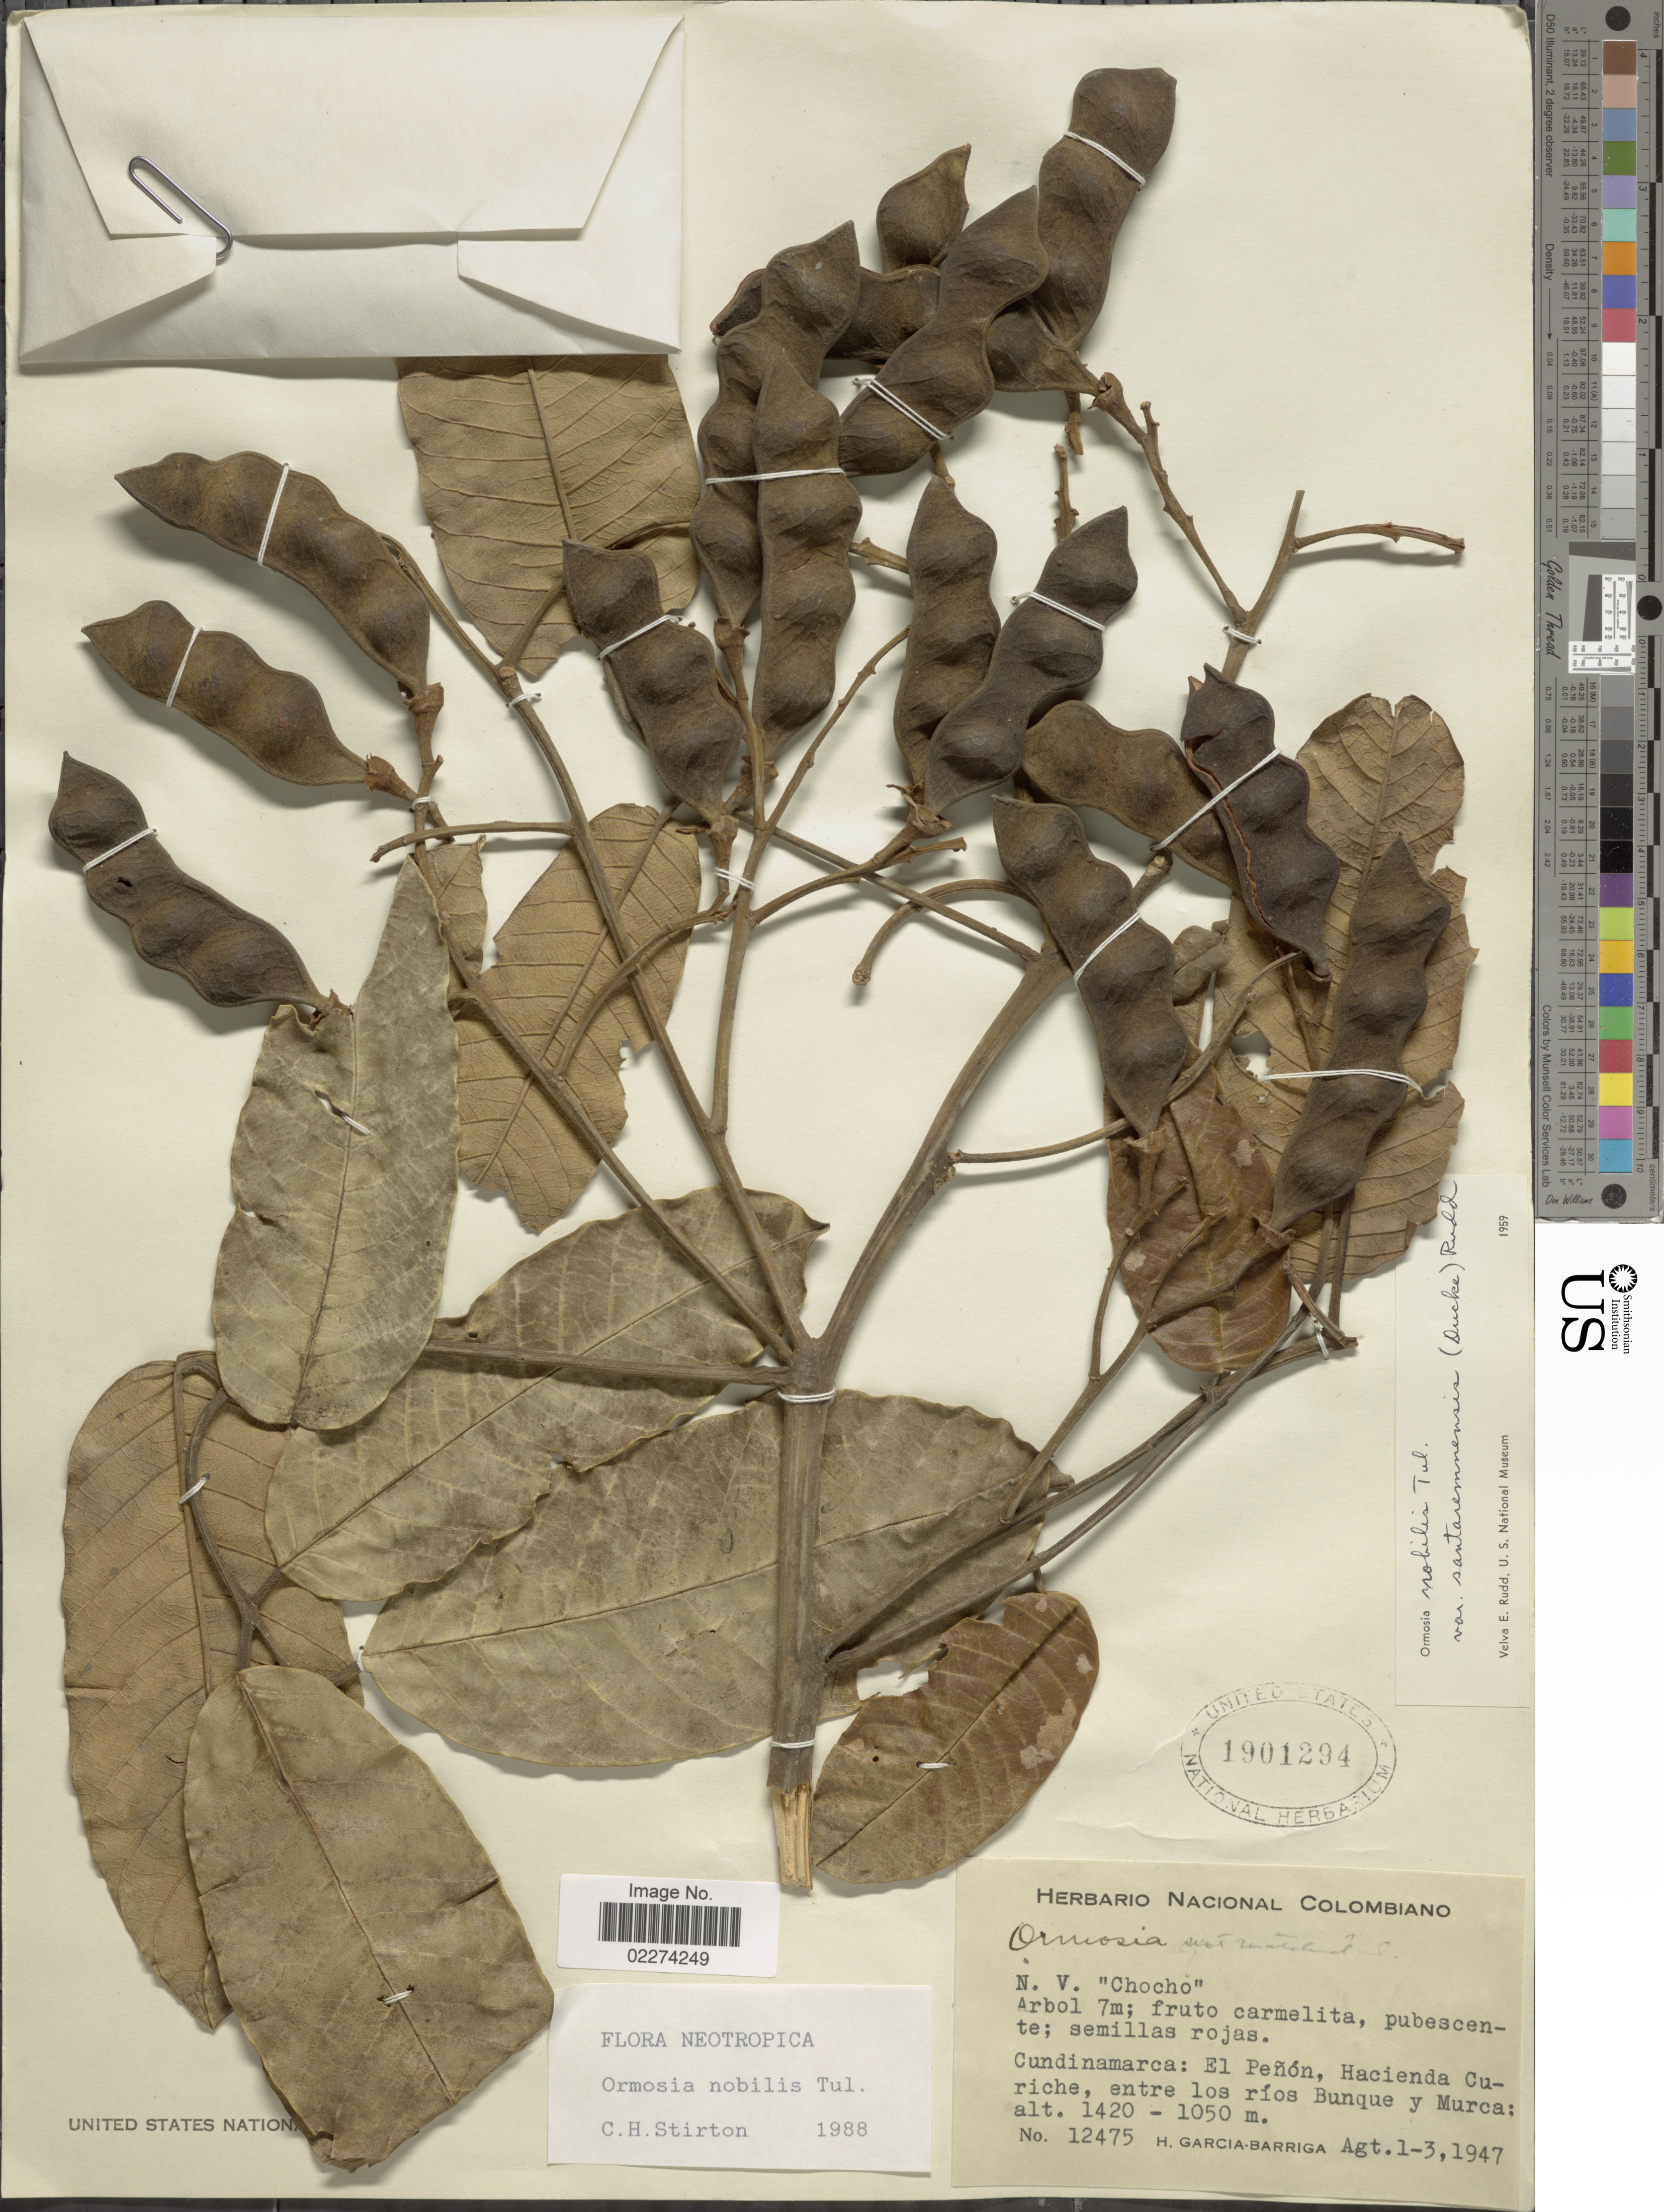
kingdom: Plantae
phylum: Tracheophyta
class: Magnoliopsida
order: Fabales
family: Fabaceae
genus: Ormosia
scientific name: Ormosia nobilis var. nobilis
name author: Tul.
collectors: H. García Barriga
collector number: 12475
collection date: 1947-08-01/1947-08-03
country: Colombia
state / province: Cundinamarca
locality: Cundinamarca: El Penon, Hacineda Curiche, entre los rios BUnque y Murca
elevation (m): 1050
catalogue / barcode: US 1901294